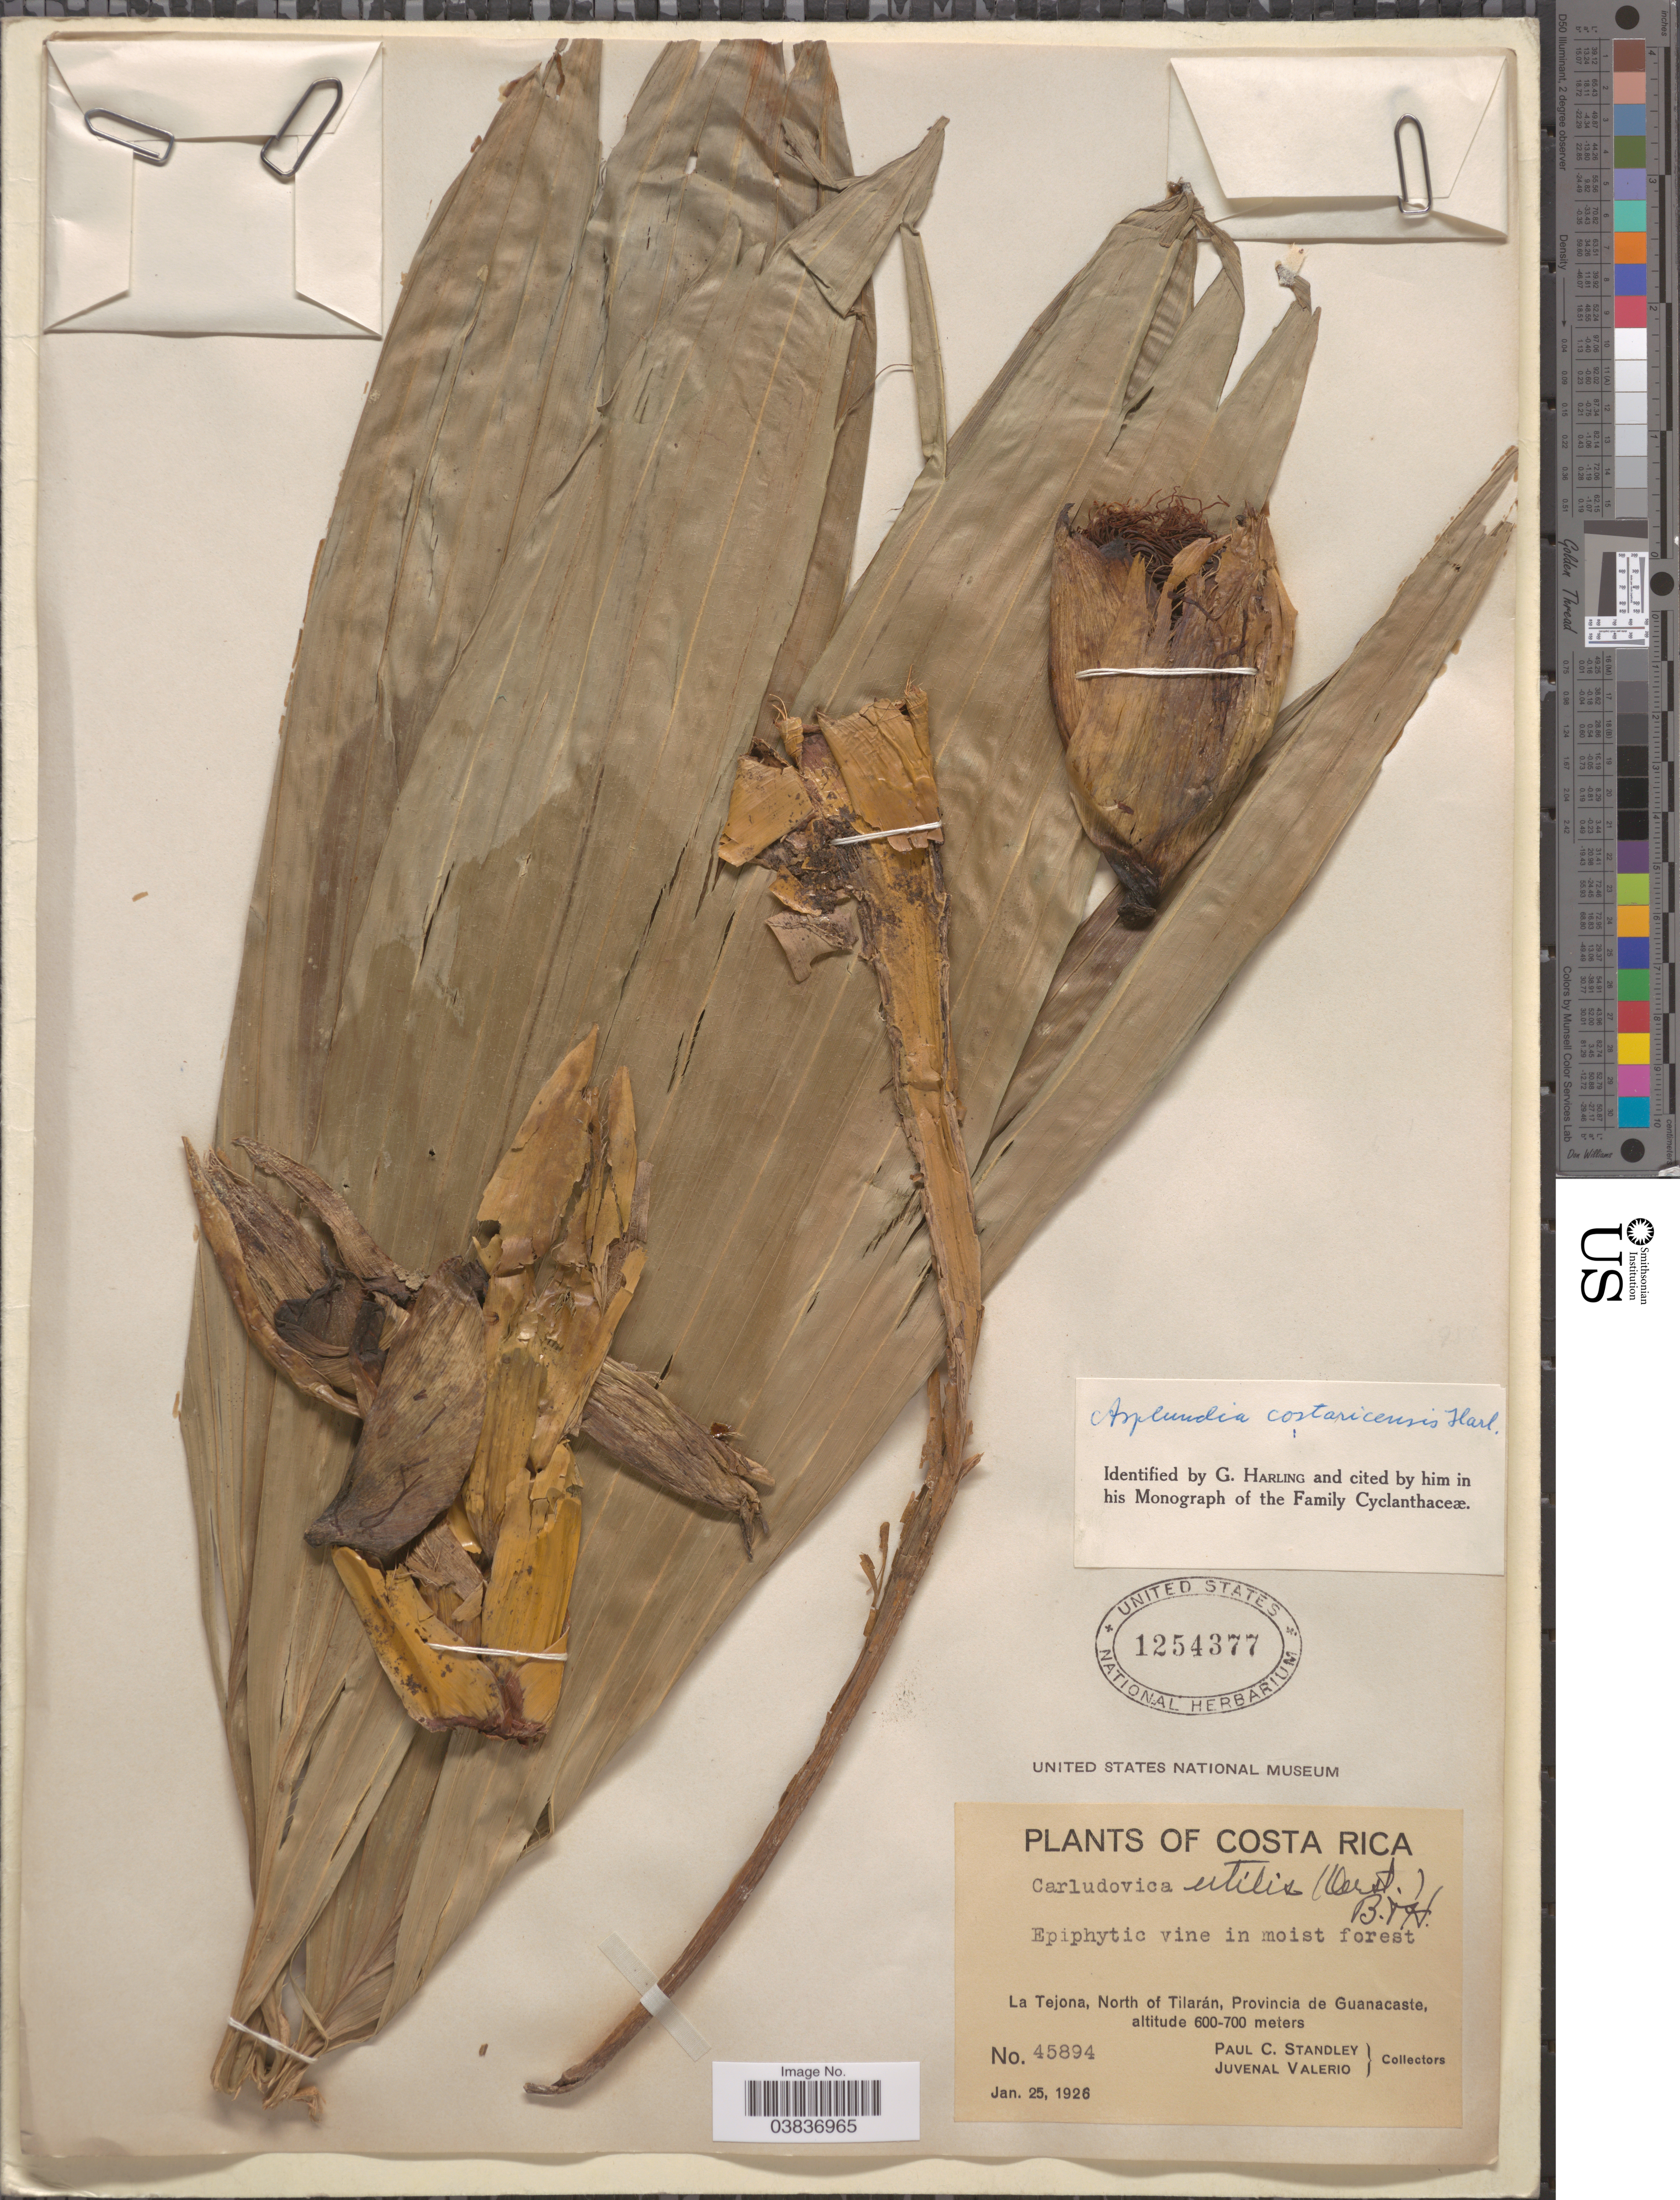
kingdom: Plantae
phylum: Tracheophyta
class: Liliopsida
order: Pandanales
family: Cyclanthaceae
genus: Asplundia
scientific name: Asplundia costaricensis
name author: Harling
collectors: P. C. Standley & J. Valerio R.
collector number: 45894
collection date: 1926-01-25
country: Costa Rica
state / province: Guanacaste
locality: La Tejona, North of Tilarán.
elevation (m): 600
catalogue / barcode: US 1254377